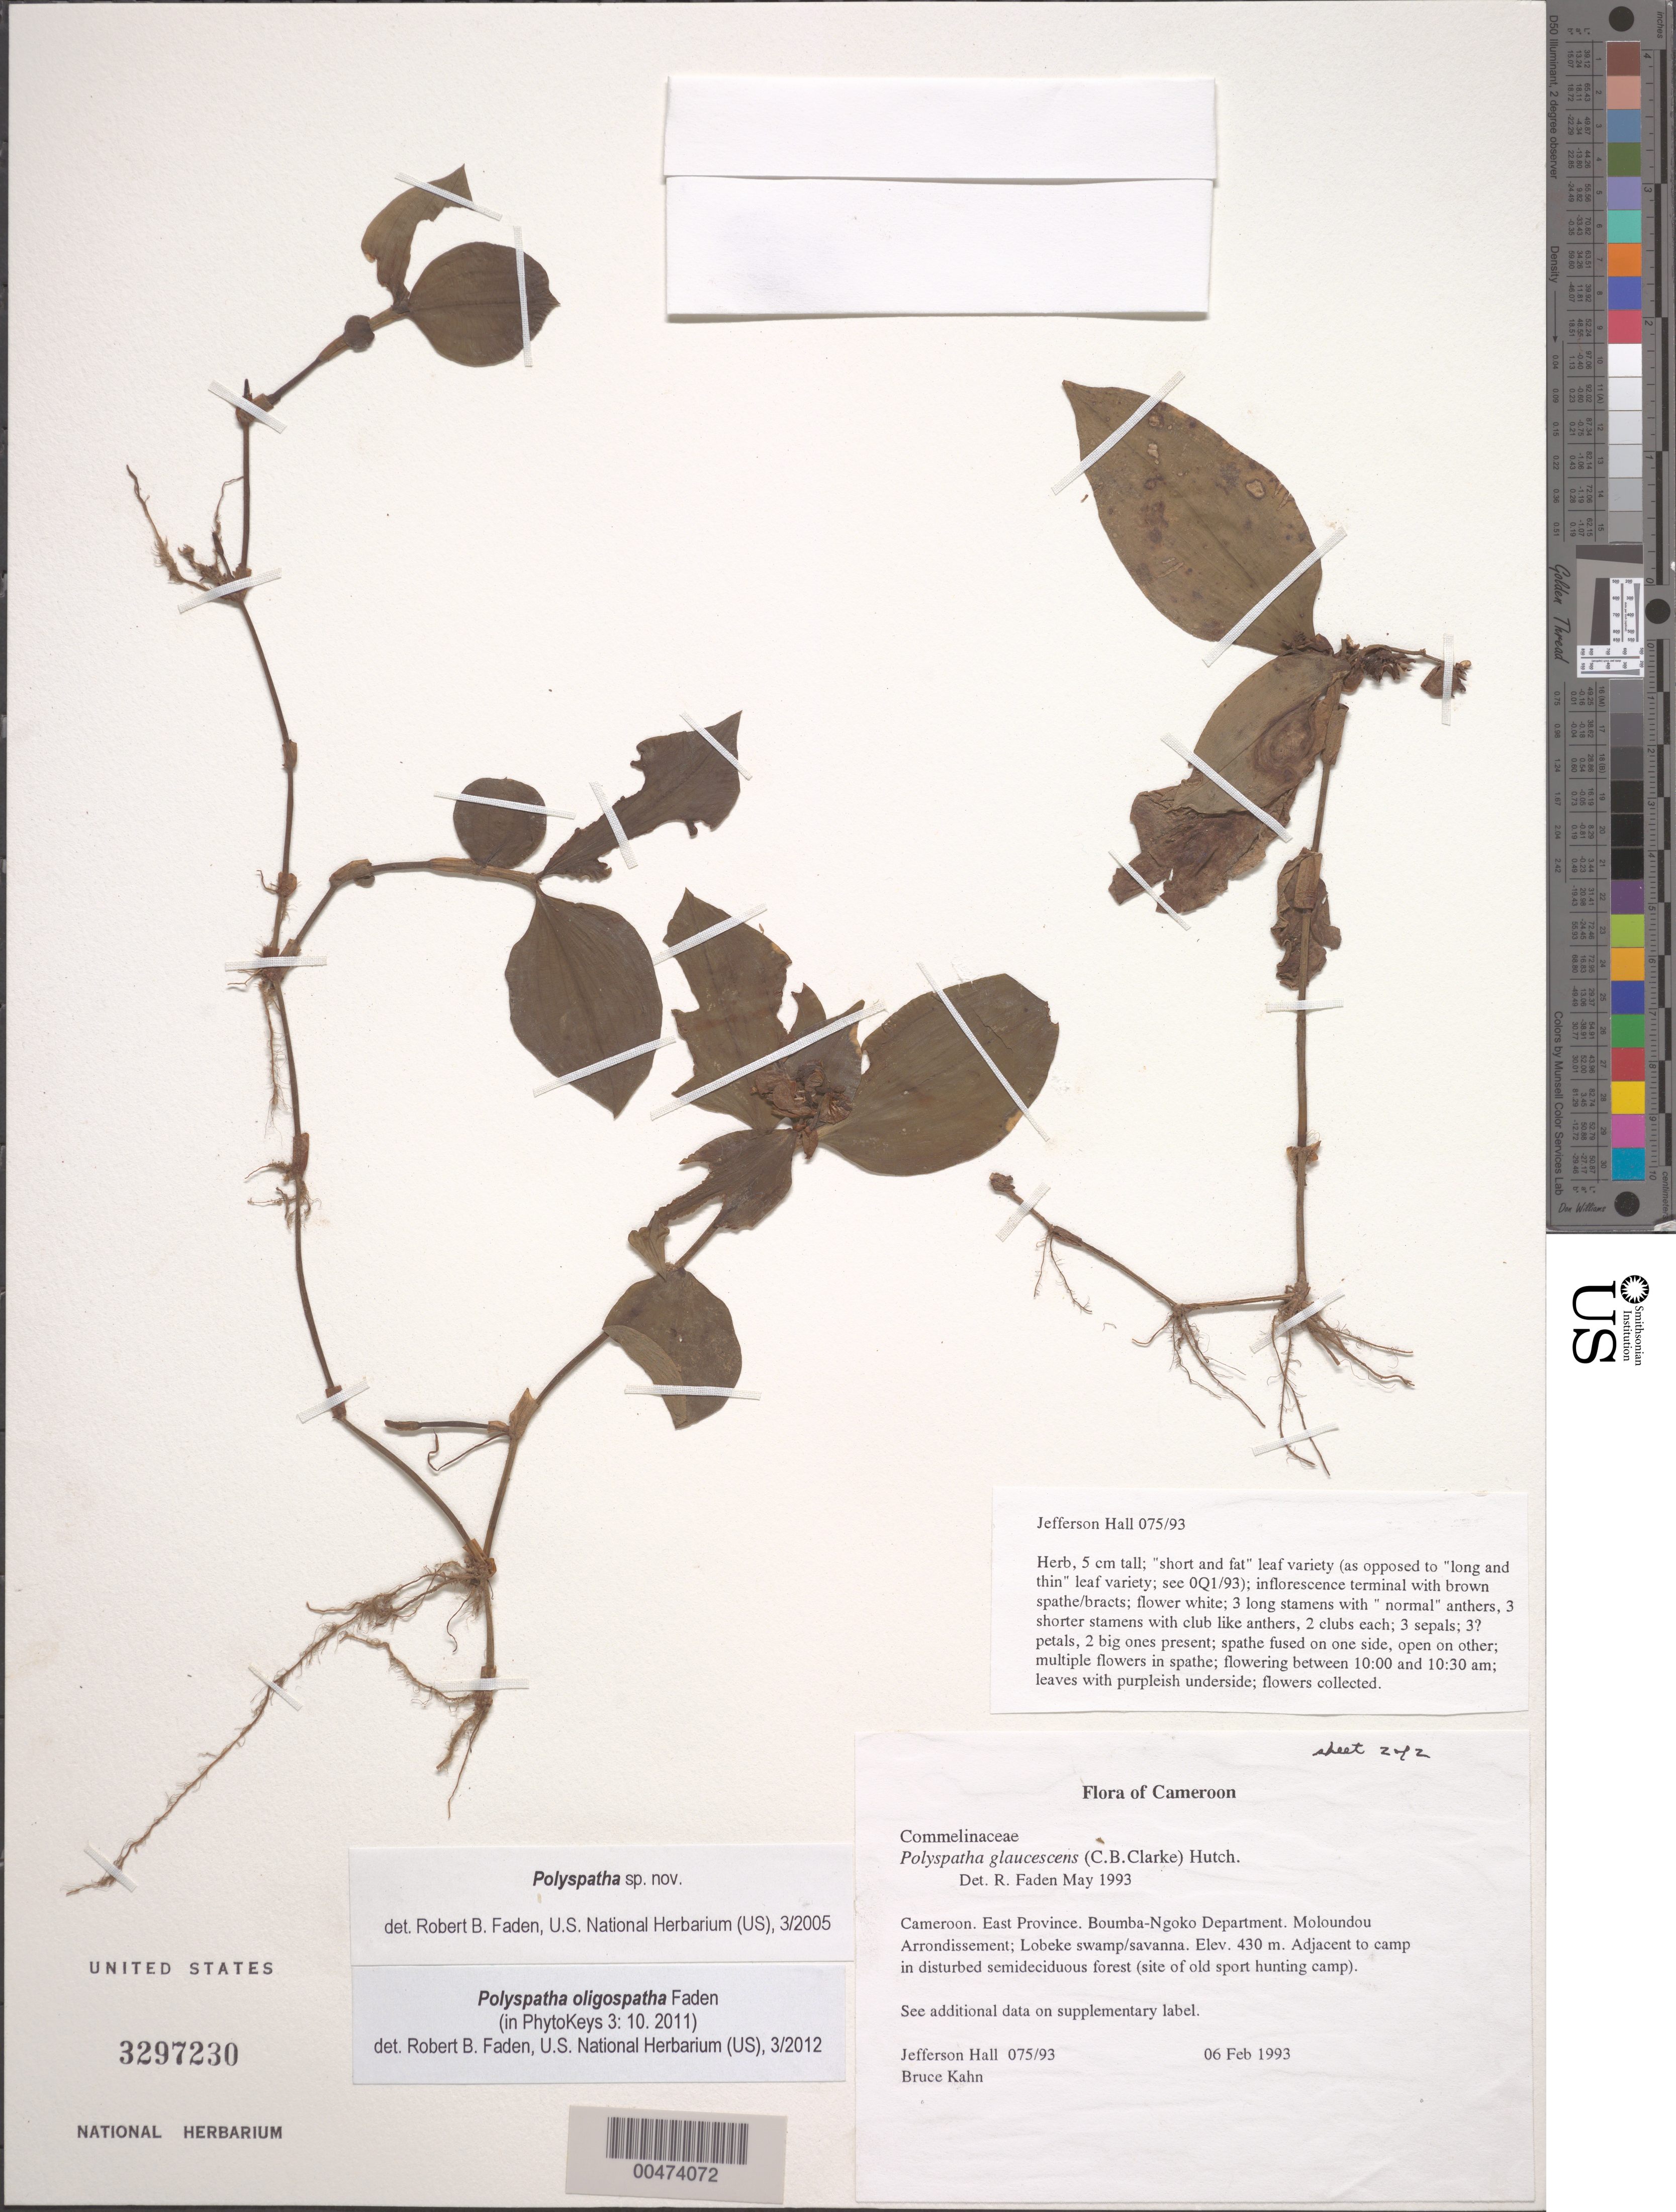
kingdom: Plantae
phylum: Tracheophyta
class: Liliopsida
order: Commelinales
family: Commelinaceae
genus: Polyspatha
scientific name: Polyspatha oligospatha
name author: Faden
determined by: Faden, Robert B., (US), Smithsonian Institution - National Museum of Natural History (UNITED STATES)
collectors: J. Hall & B. Kahn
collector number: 075/93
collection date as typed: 06 Feb 1993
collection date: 1993-02-06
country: Cameroon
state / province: Est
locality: Boumba-ngoko, moloundou arrondissement, lobeke swamp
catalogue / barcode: US 3297230